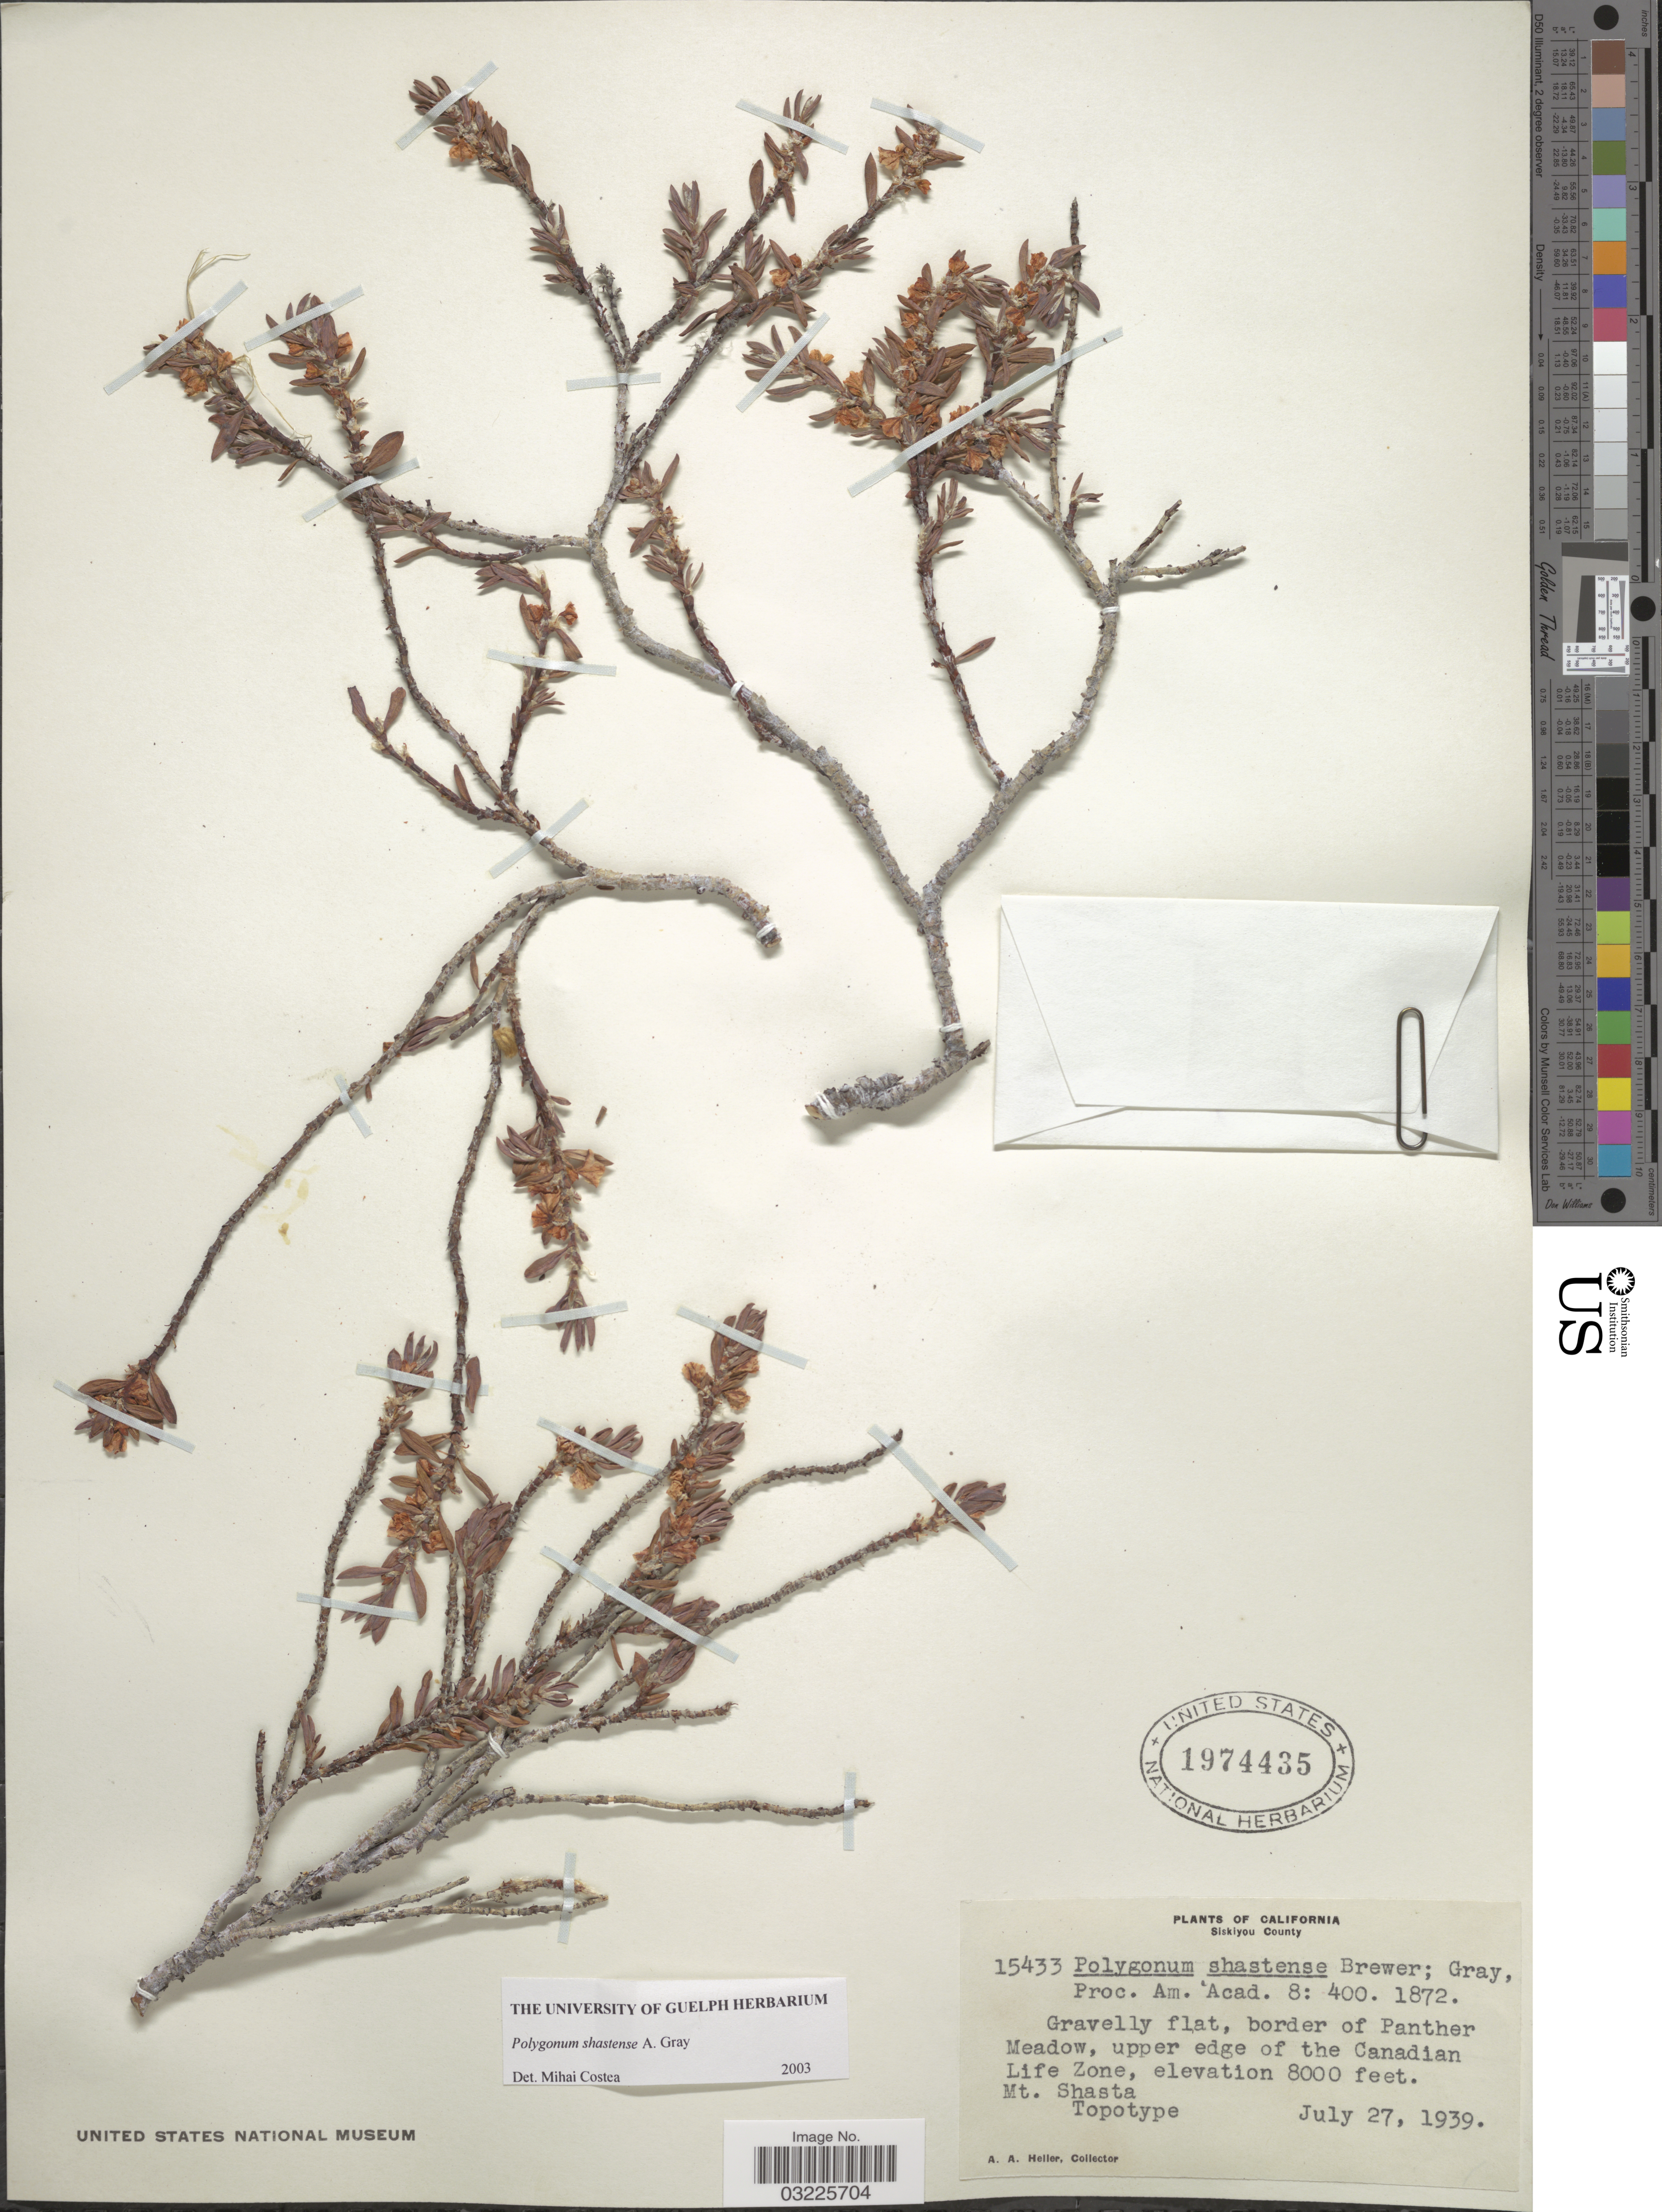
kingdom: Plantae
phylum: Tracheophyta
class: Magnoliopsida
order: Caryophyllales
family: Polygonaceae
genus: Polygonum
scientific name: Polygonum shastense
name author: W.H. Brewer ex A. Gray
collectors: A. A. Heller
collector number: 15433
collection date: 1939-07-27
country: United States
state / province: California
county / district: Siskiyou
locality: Siskiyou County. Border of Panther Meadow, upper edge of the Canadian Life Zone, Mt. Shasta.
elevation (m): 2438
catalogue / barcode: US 1974435